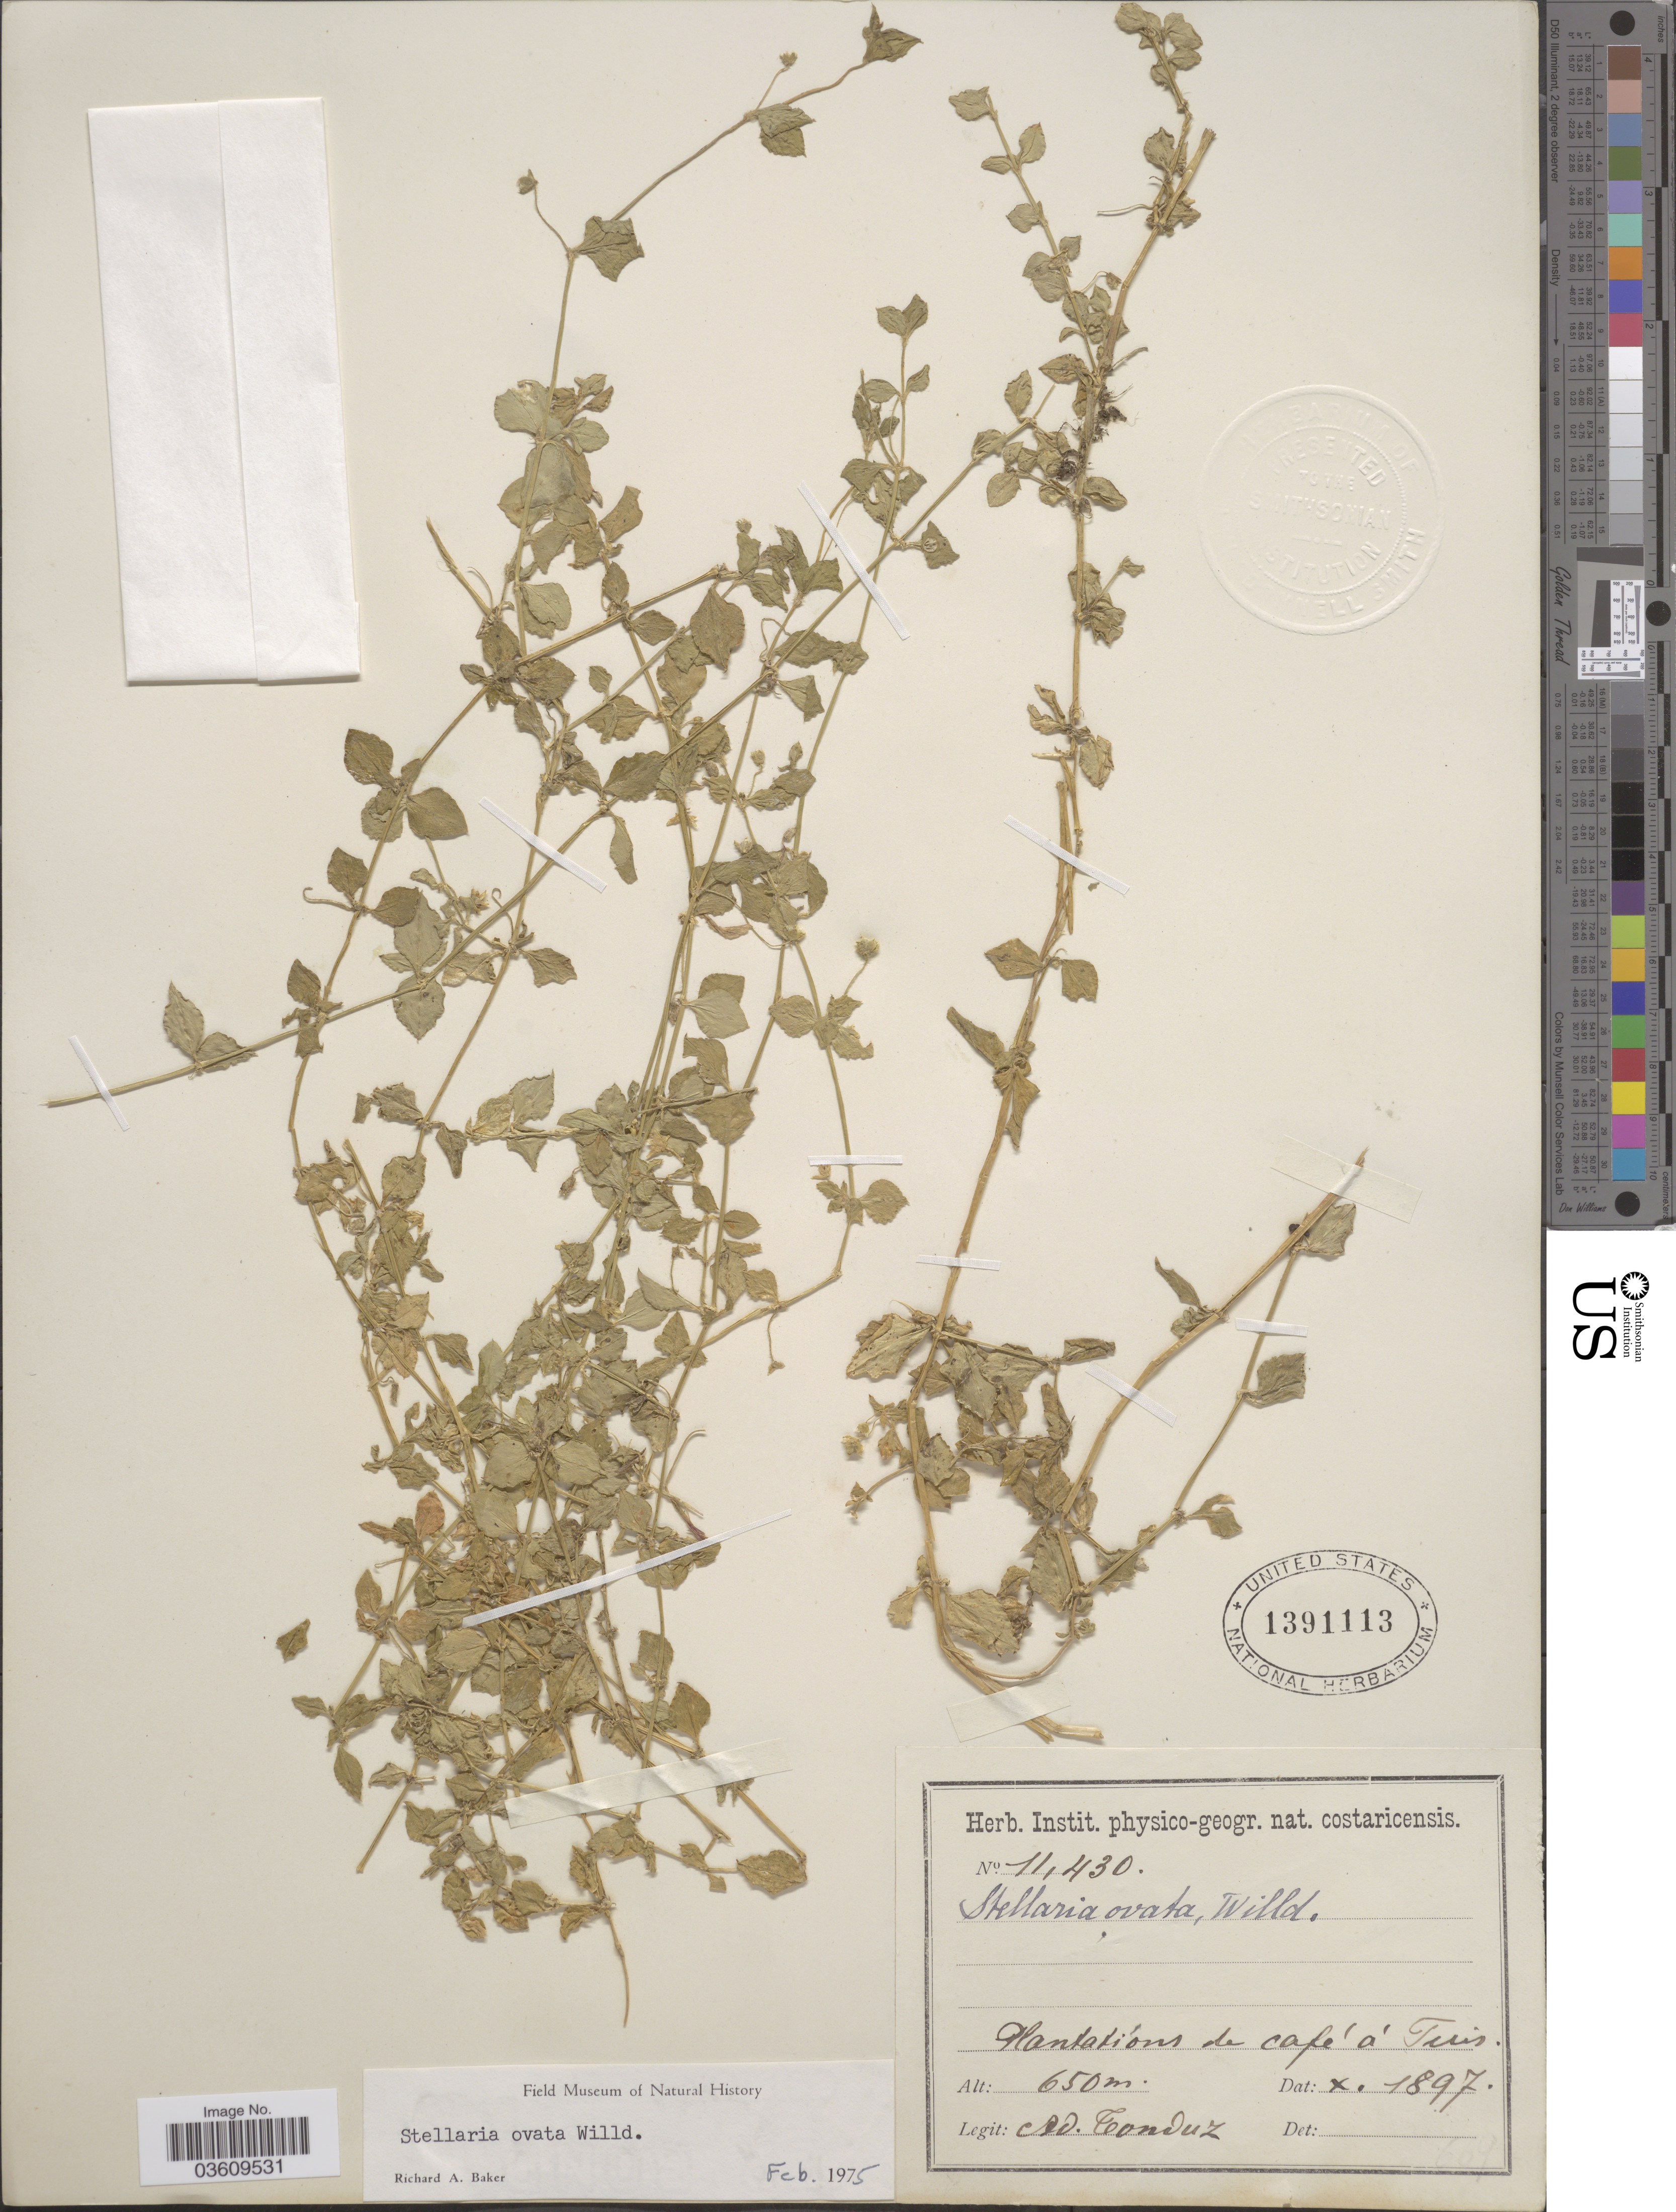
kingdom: Plantae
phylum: Tracheophyta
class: Magnoliopsida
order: Caryophyllales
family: Caryophyllaceae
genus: Stellaria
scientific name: Stellaria ovata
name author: Willd.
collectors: A. Tonduz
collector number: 11430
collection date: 1897-10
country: Costa Rica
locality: Plantations de café á Tuis.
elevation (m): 650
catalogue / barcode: US 1391113